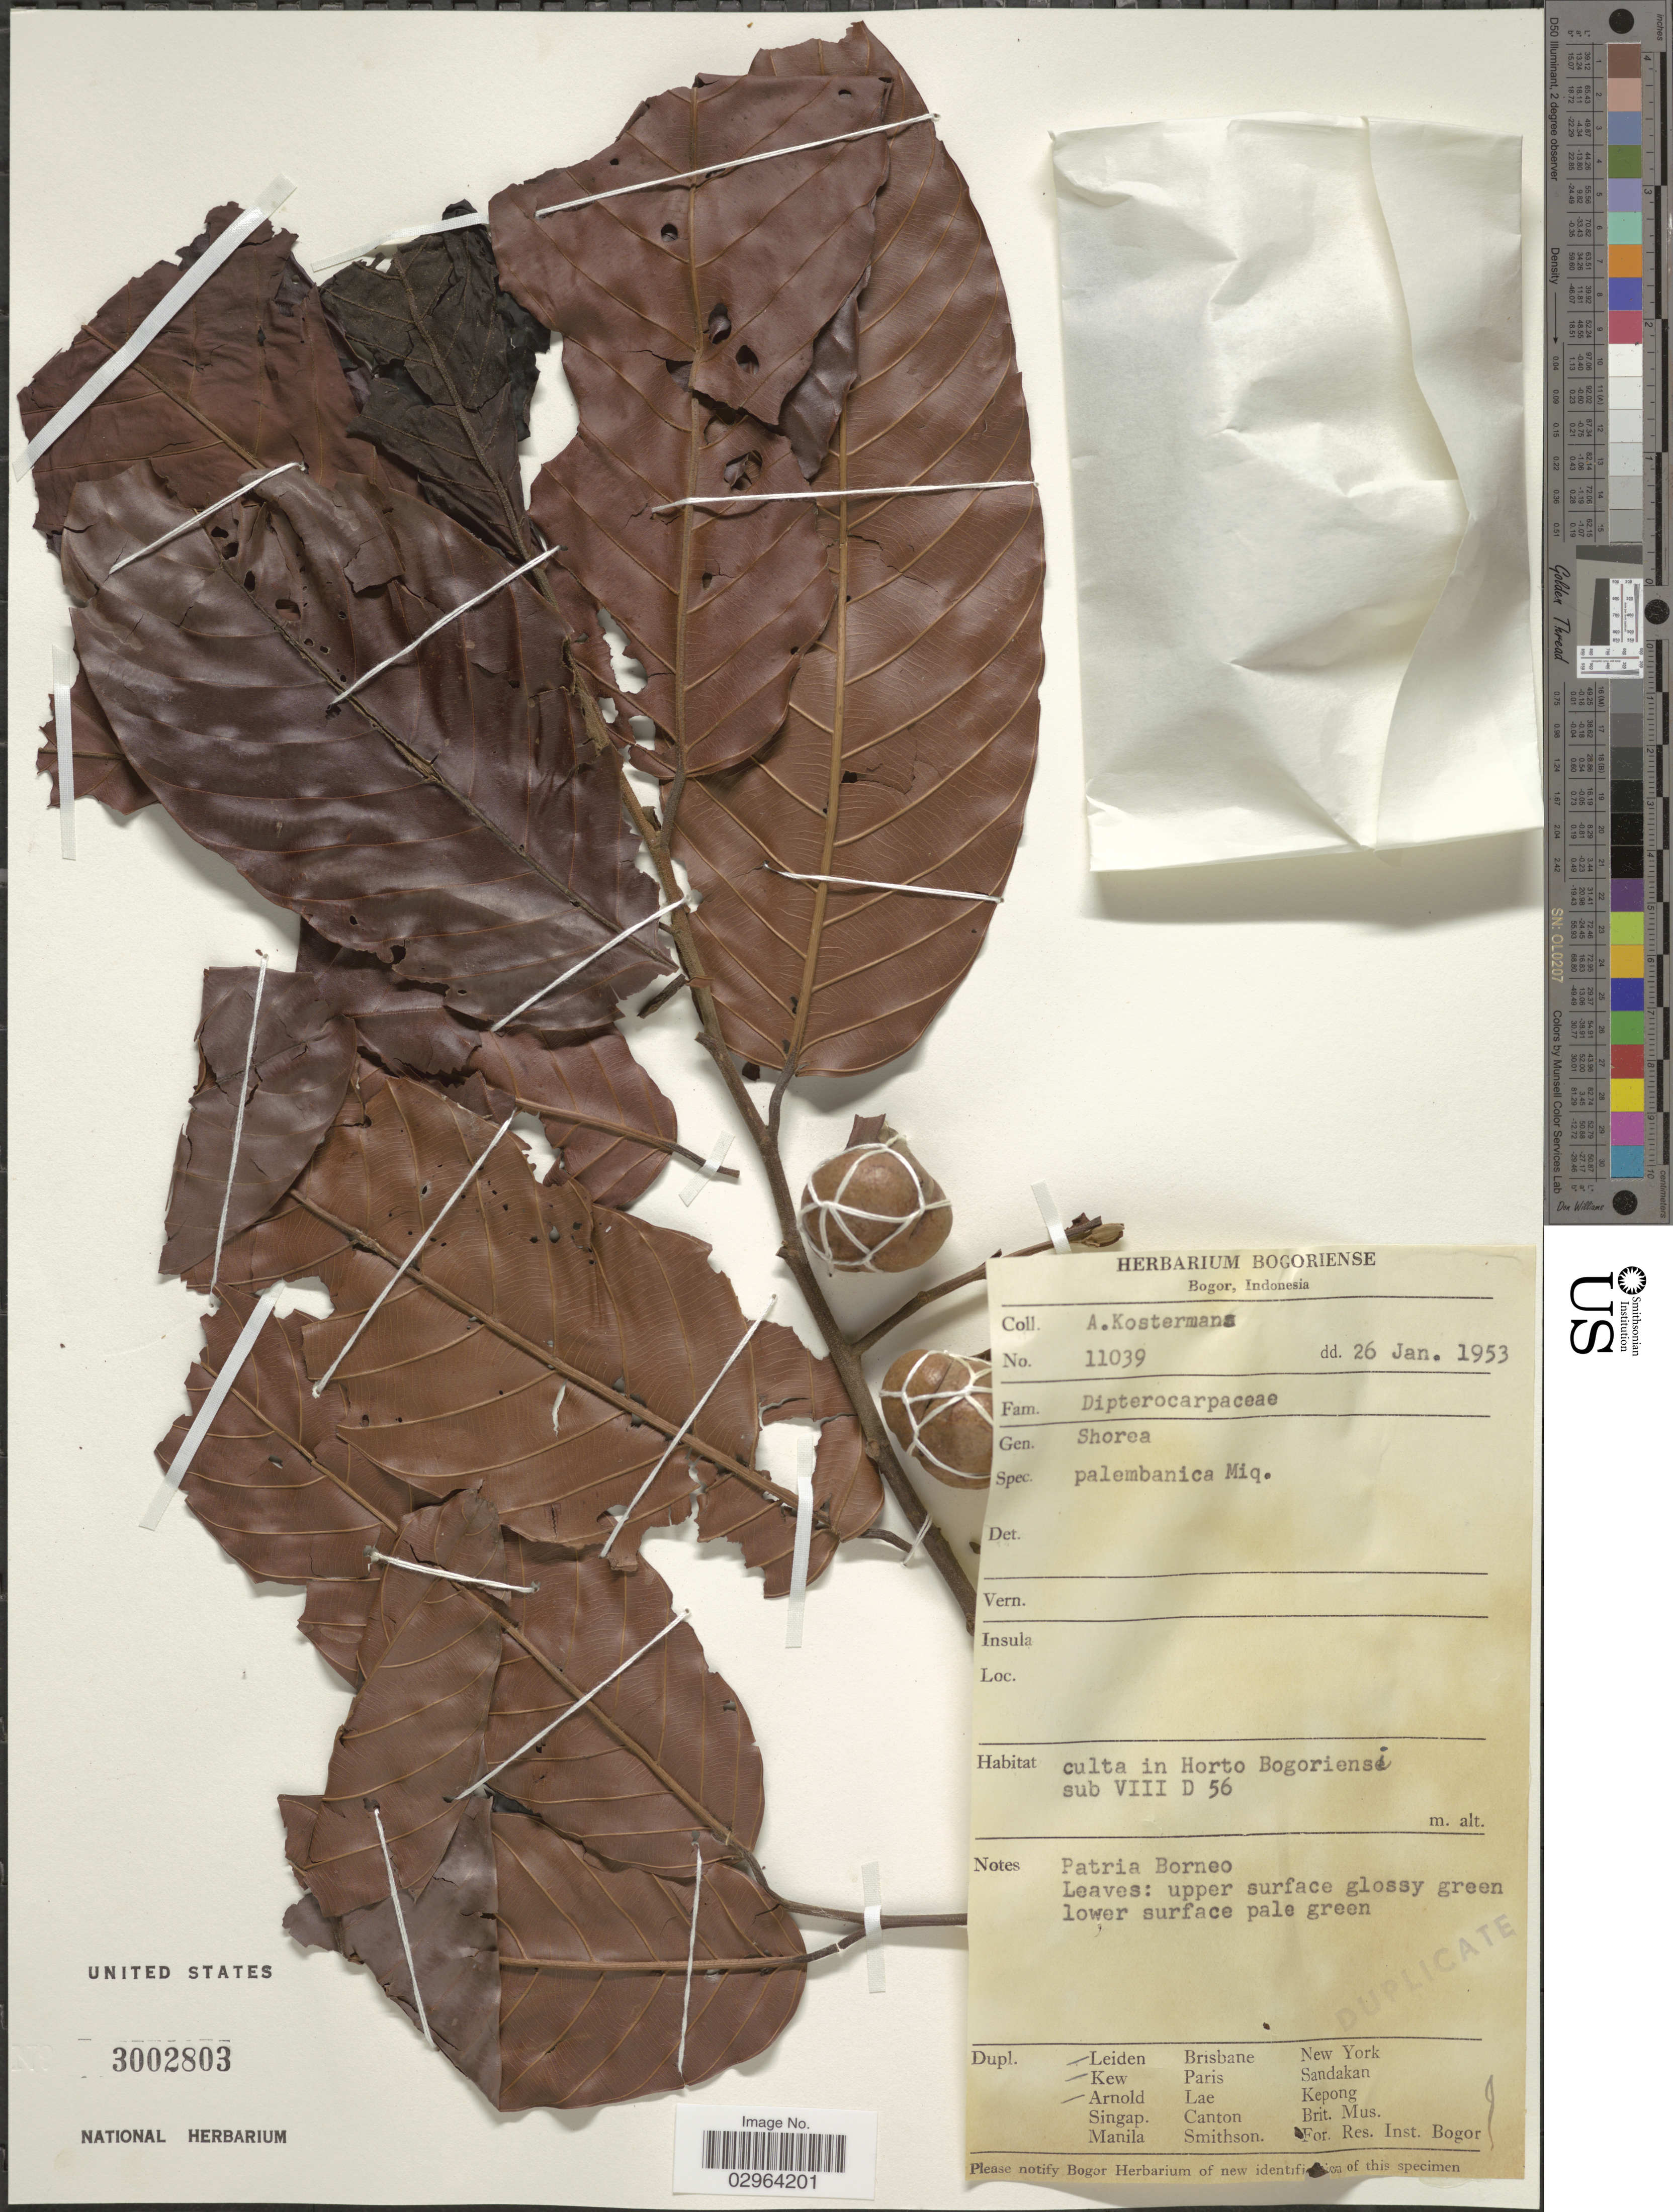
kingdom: Plantae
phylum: Tracheophyta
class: Magnoliopsida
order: Malvales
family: Dipterocarpaceae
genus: Rubroshorea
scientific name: Rubroshorea palembanica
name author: (Miq.) P.S. Ashton & J. Heck.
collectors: A. J. G. Kostermans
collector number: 11039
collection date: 1953-01-26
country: Indonesia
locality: In Horto Bogoriensi sub VIII D 56.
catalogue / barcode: US 3002803